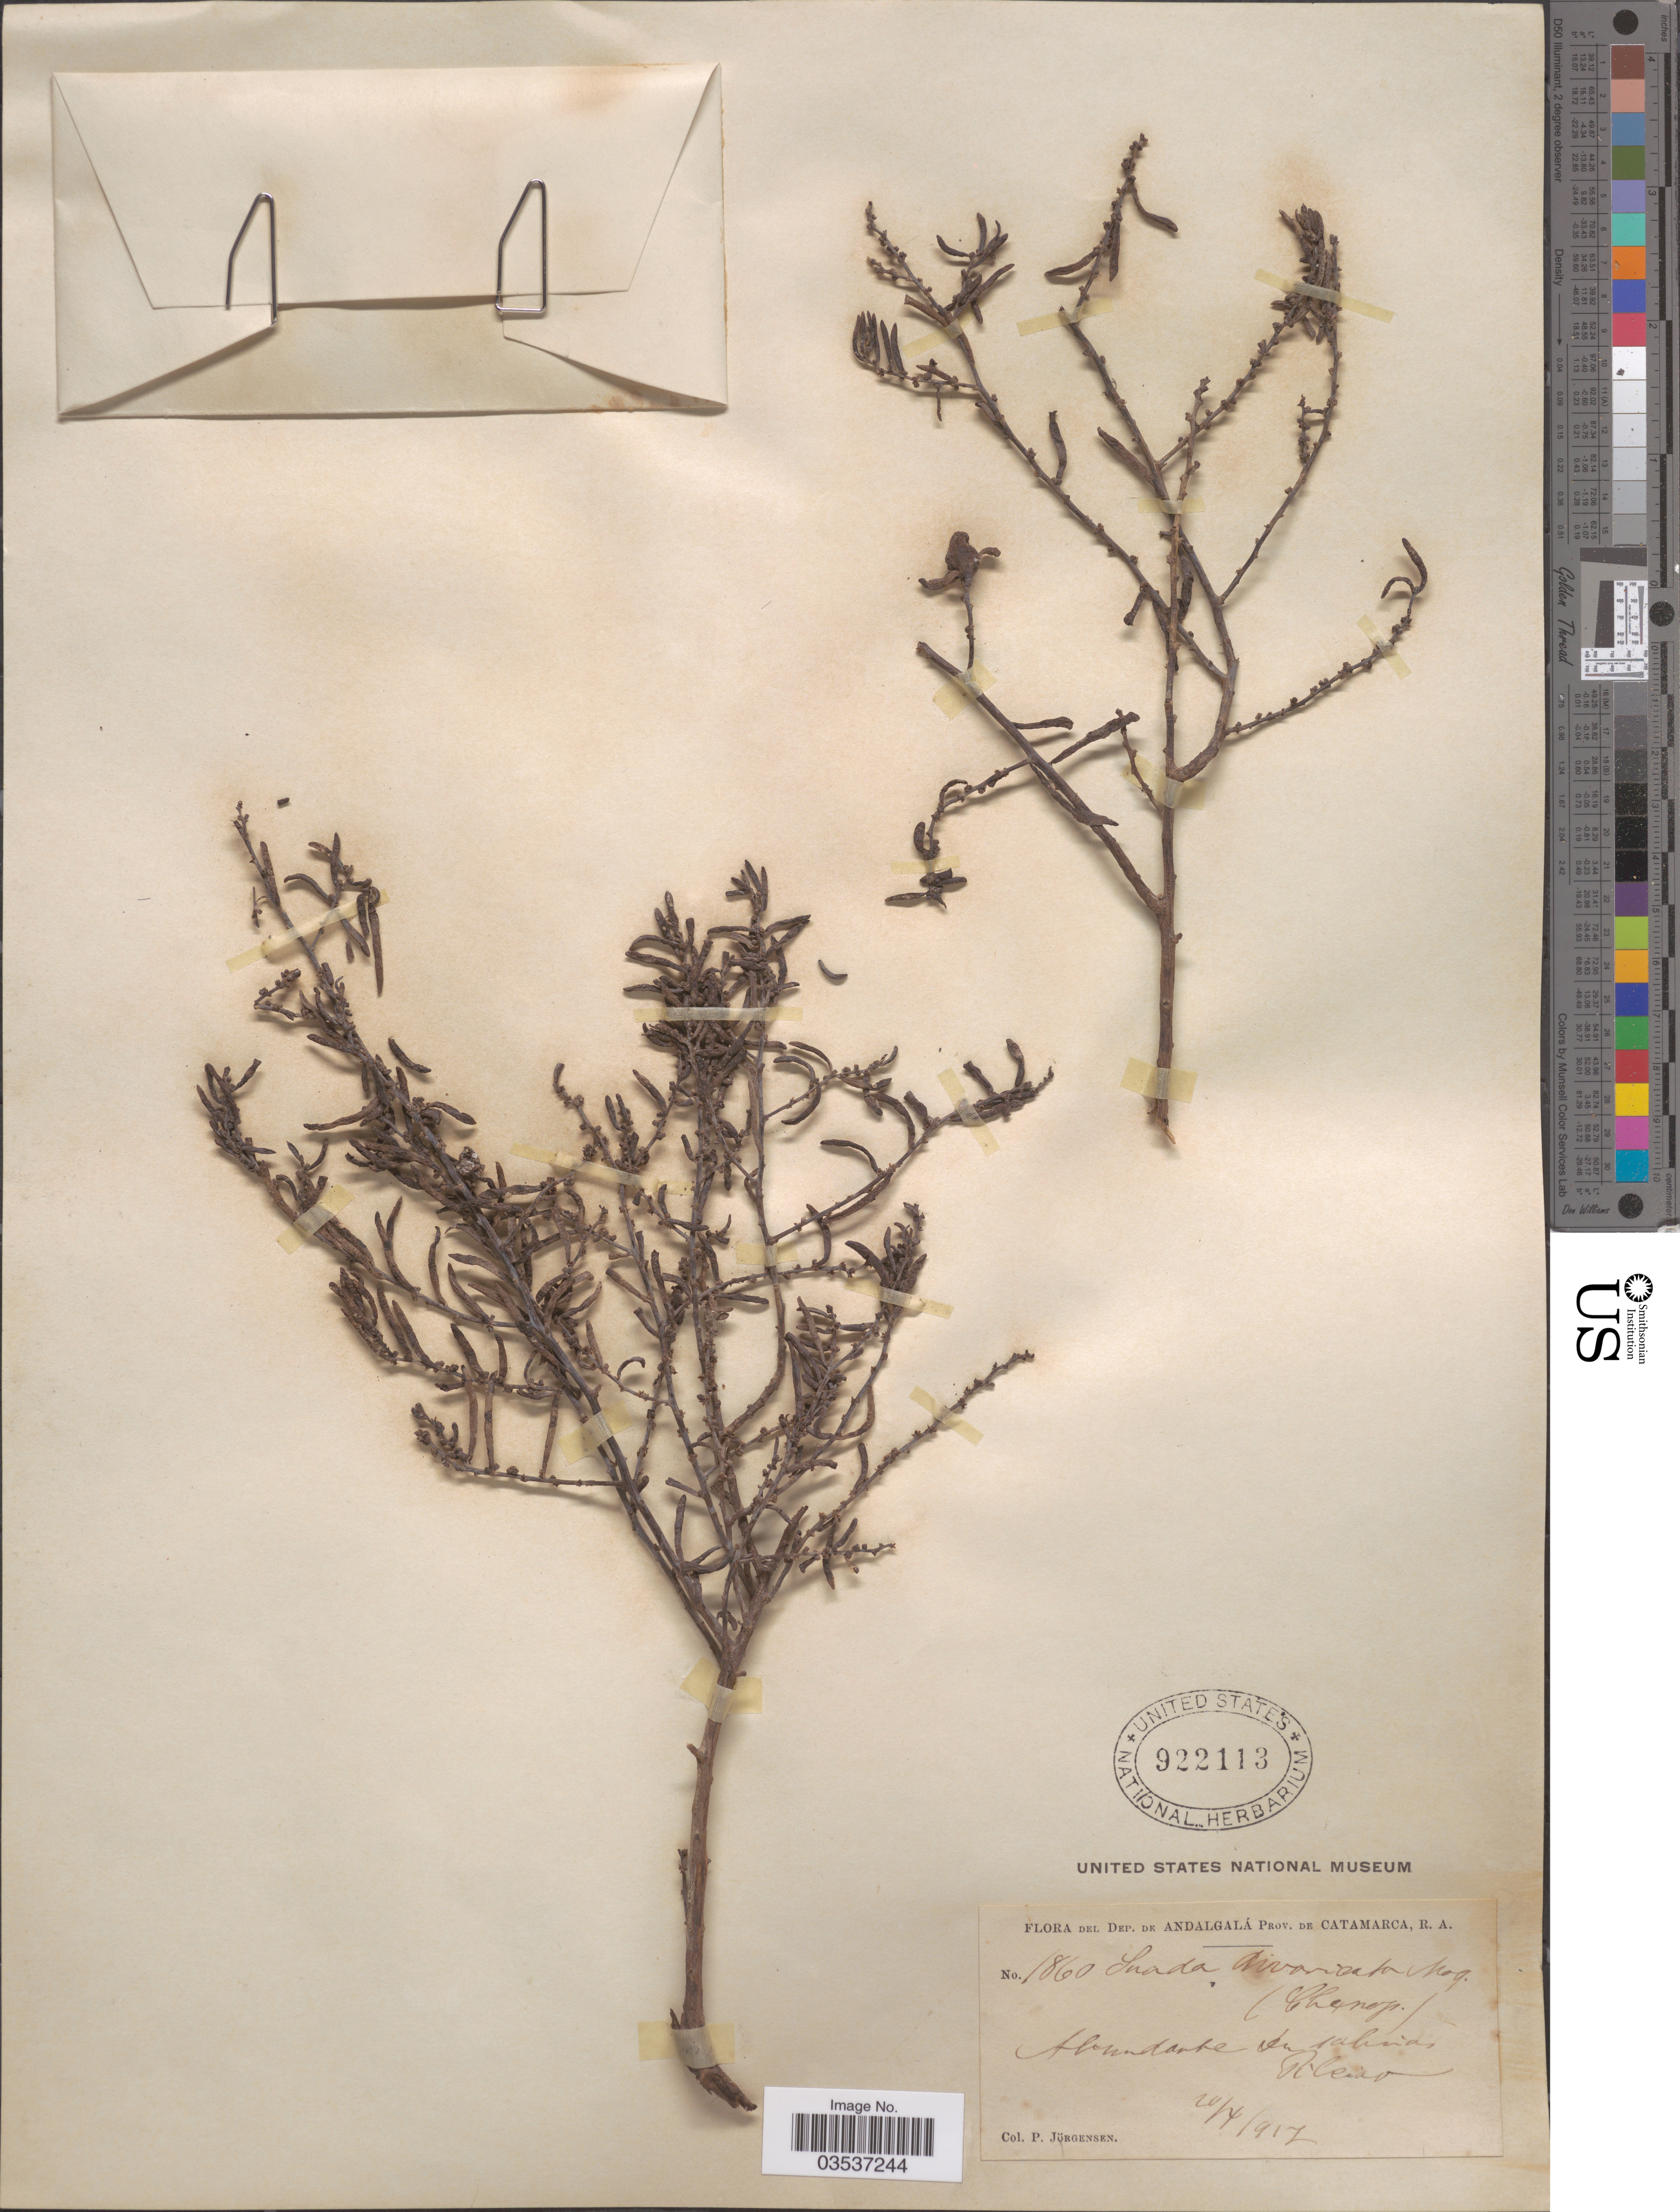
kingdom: Plantae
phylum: Tracheophyta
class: Magnoliopsida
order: Caryophyllales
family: Amaranthaceae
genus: Suaeda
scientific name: Suaeda divaricata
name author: Moq.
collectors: P. Jörgensen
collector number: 1860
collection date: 1917-04-20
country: Argentina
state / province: Catamarca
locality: Dep. de Andalgalá. Pilciao.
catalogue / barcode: US 922113